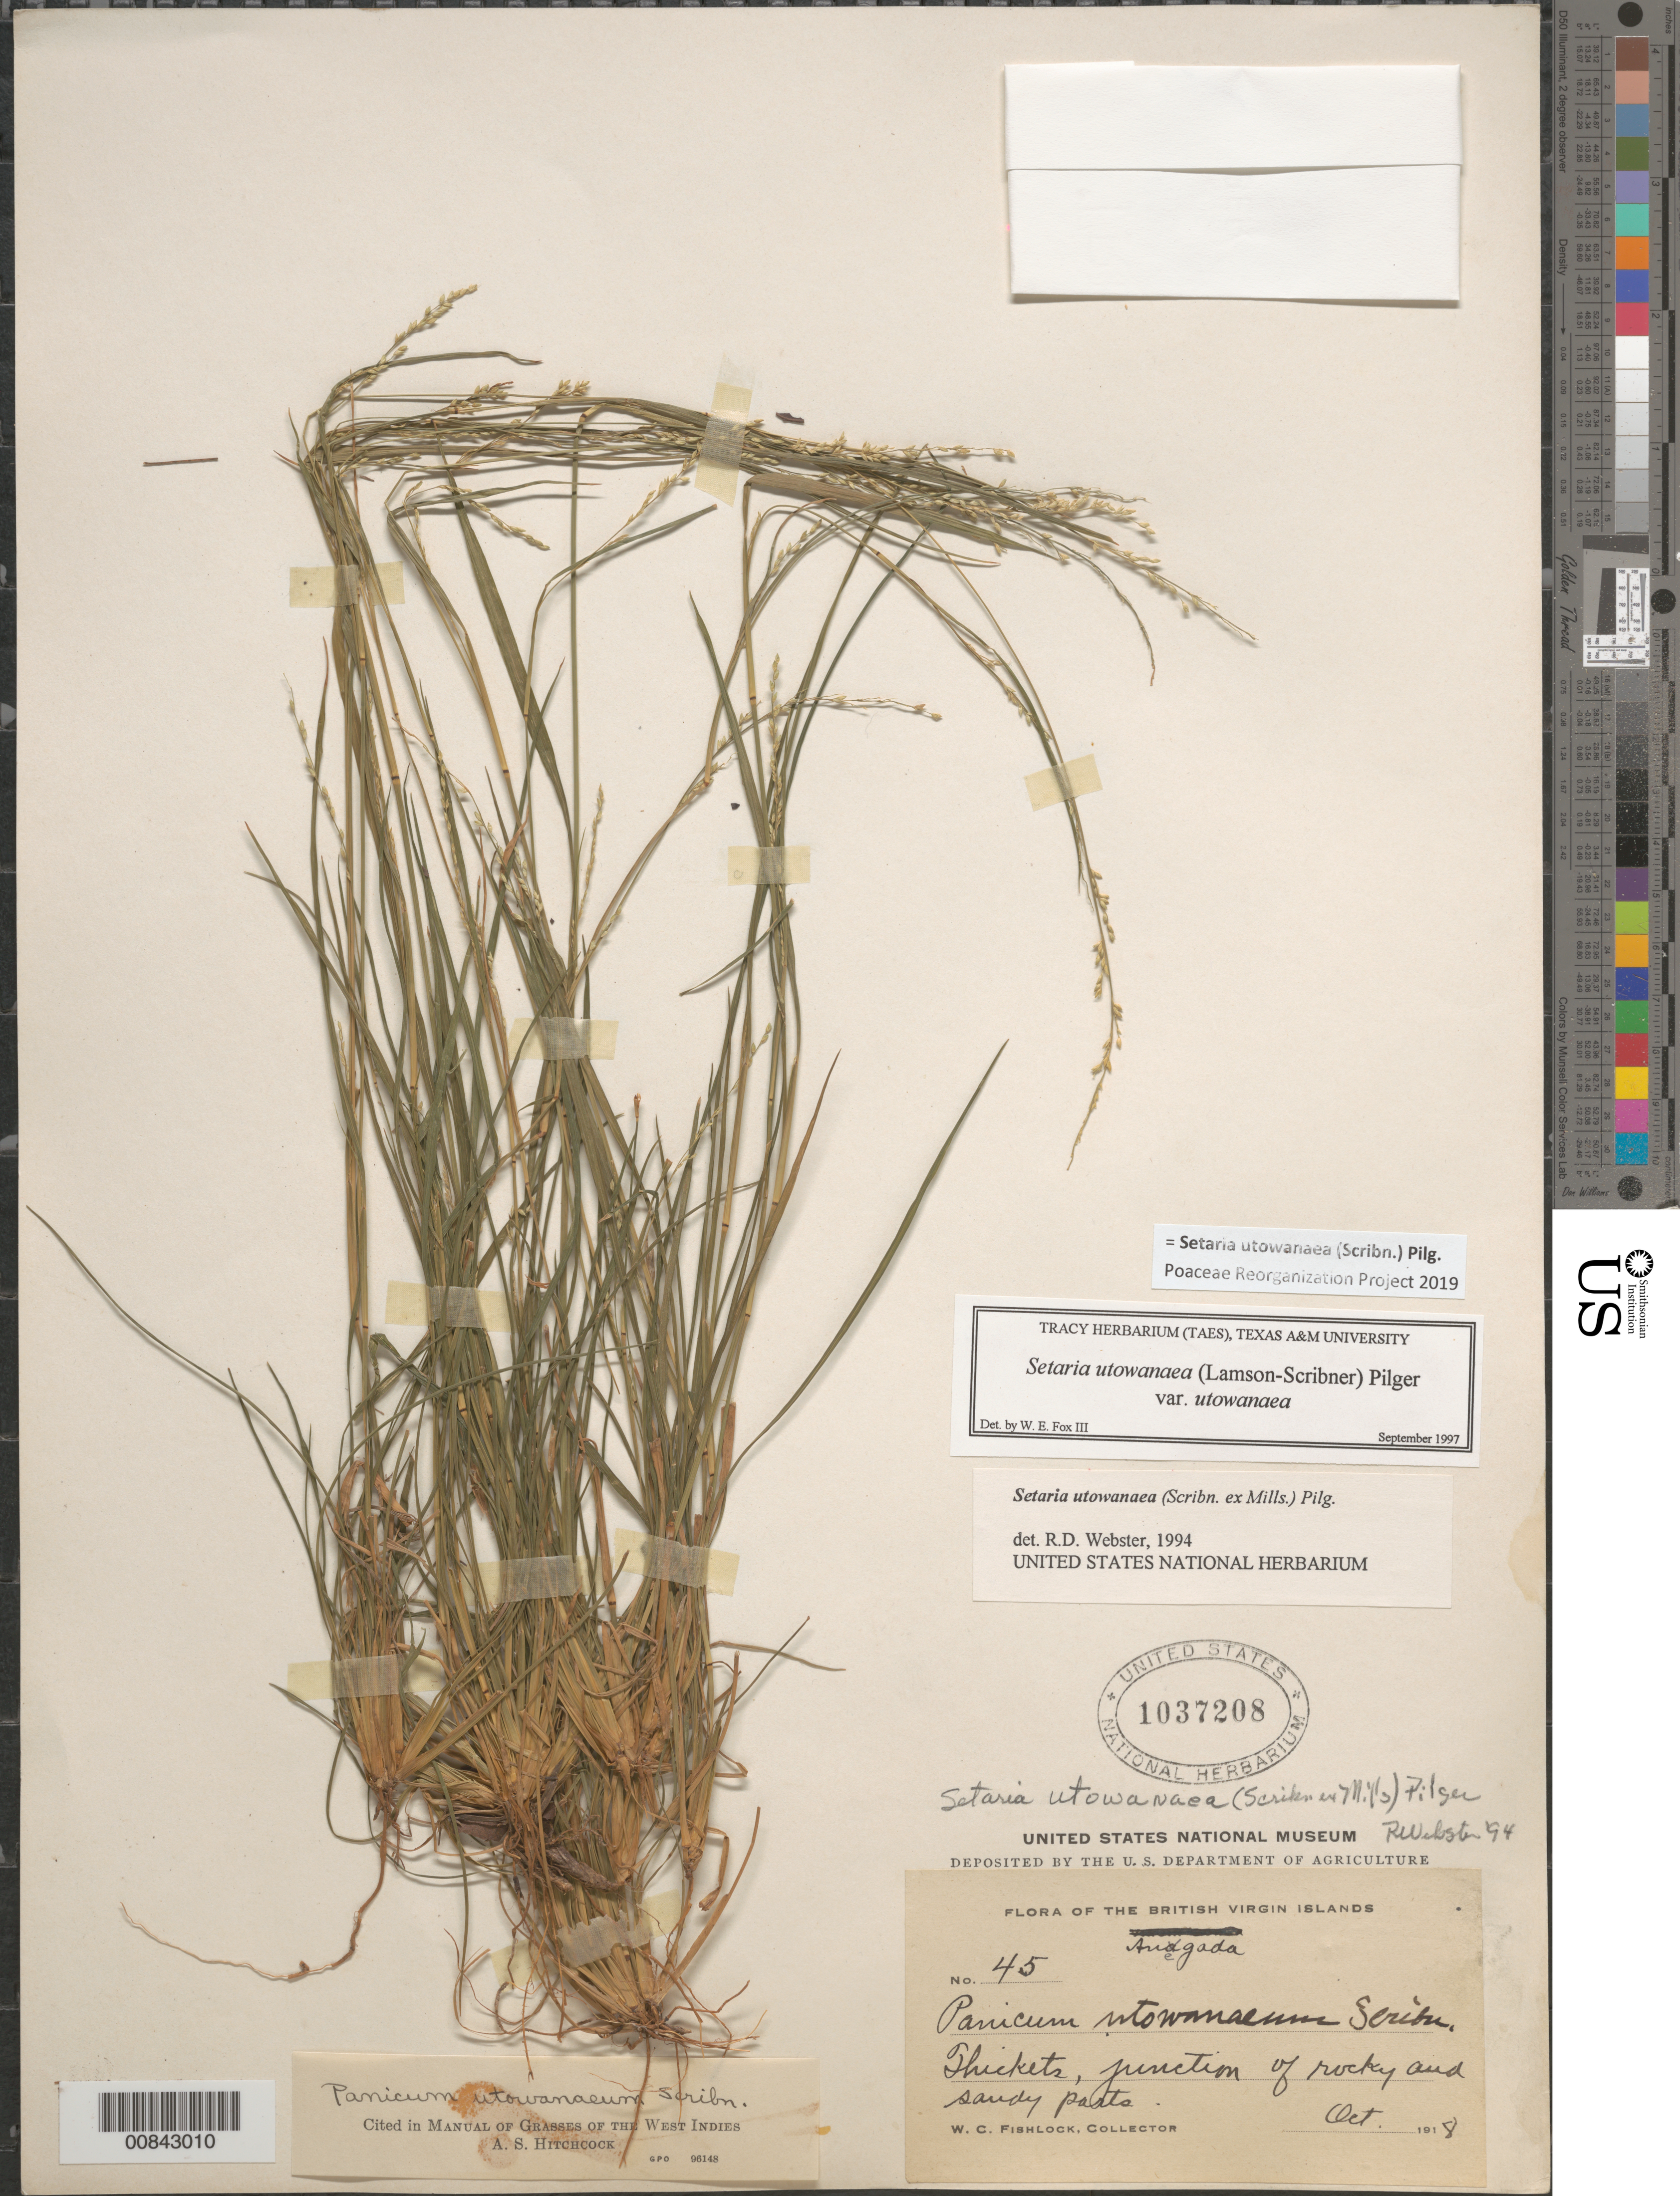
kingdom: Plantae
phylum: Tracheophyta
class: Liliopsida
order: Poales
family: Poaceae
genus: Setaria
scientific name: Setaria utowanaea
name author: (Scribn.) Pilg.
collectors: W. Fishlock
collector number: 45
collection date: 1918-10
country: British Virgin Islands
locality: Anegada. Thickets, junction of rocky and sandy parts.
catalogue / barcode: US 1037208